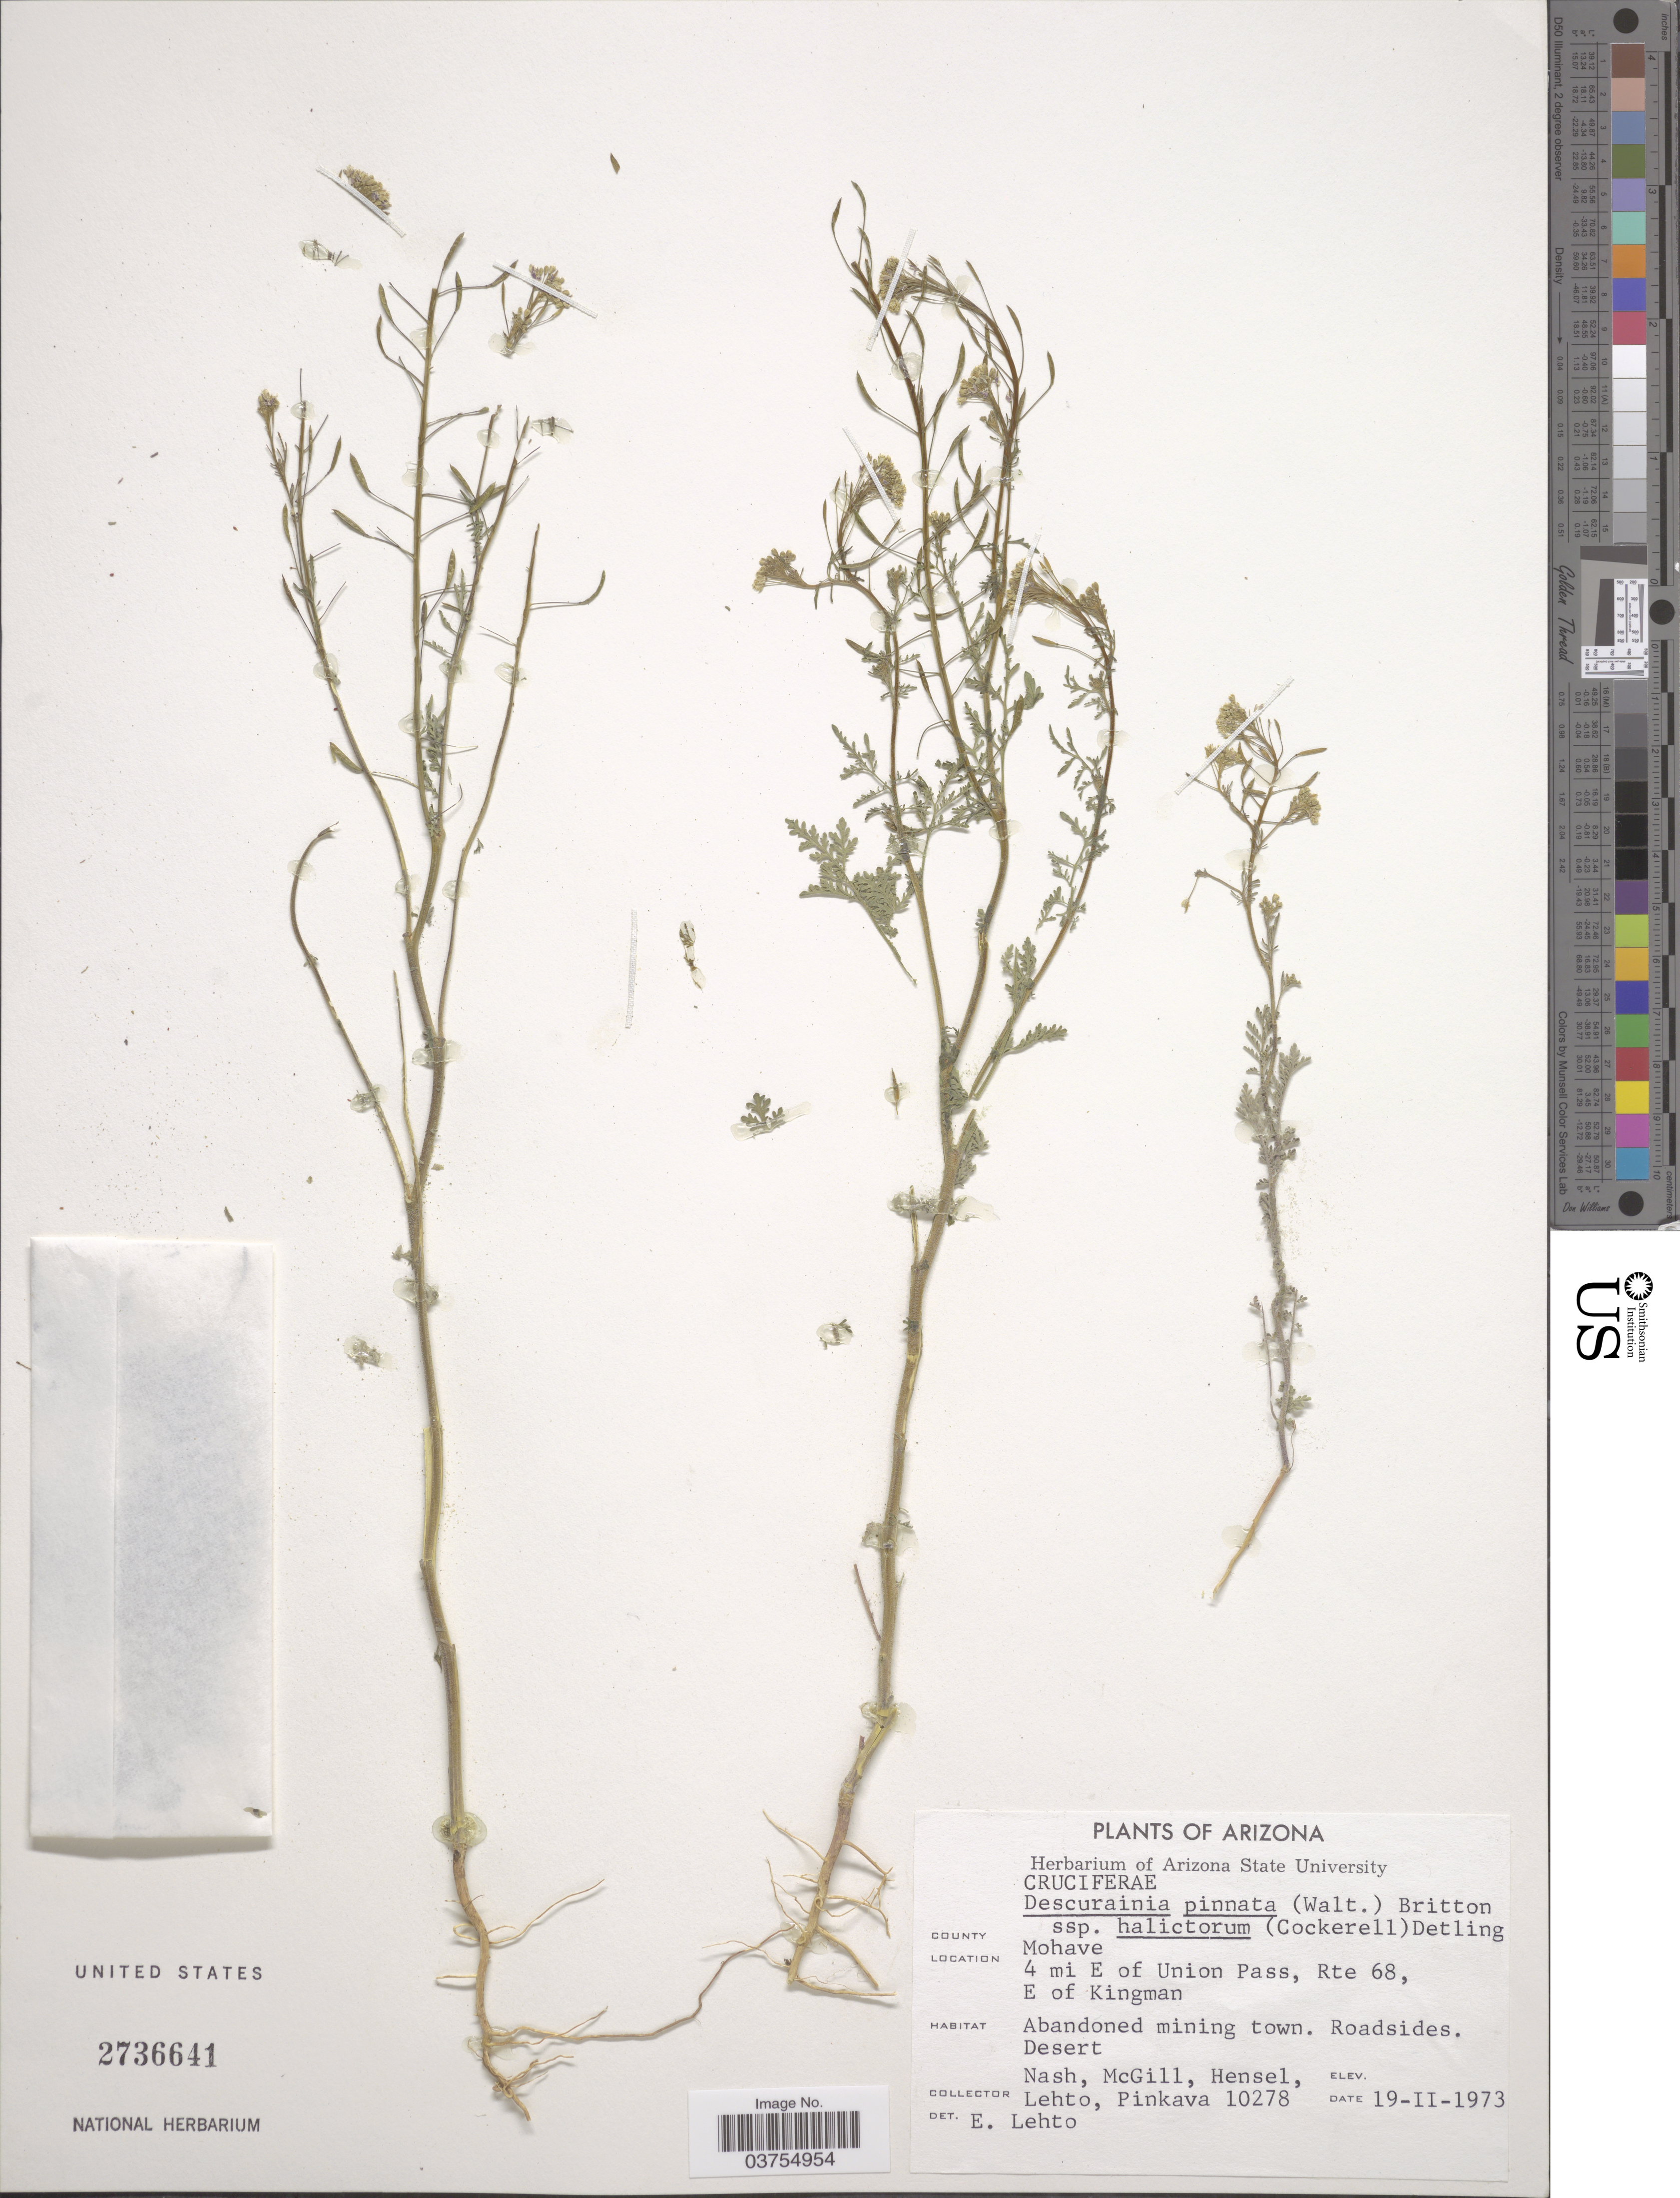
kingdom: Plantae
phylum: Tracheophyta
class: Magnoliopsida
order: Brassicales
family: Brassicaceae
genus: Descurainia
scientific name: Descurainia pinnata subsp. halictorum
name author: (Cockerell) Detling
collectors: -- Nash, -. McGill, -. Hensel, -. Lehto & -. Pinkava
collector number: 10278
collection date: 1973-02-19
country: United States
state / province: Arizona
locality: County Mohave. 4 mi E of Union Pass, Rte 68, E of Kingman.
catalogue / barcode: US 2736641